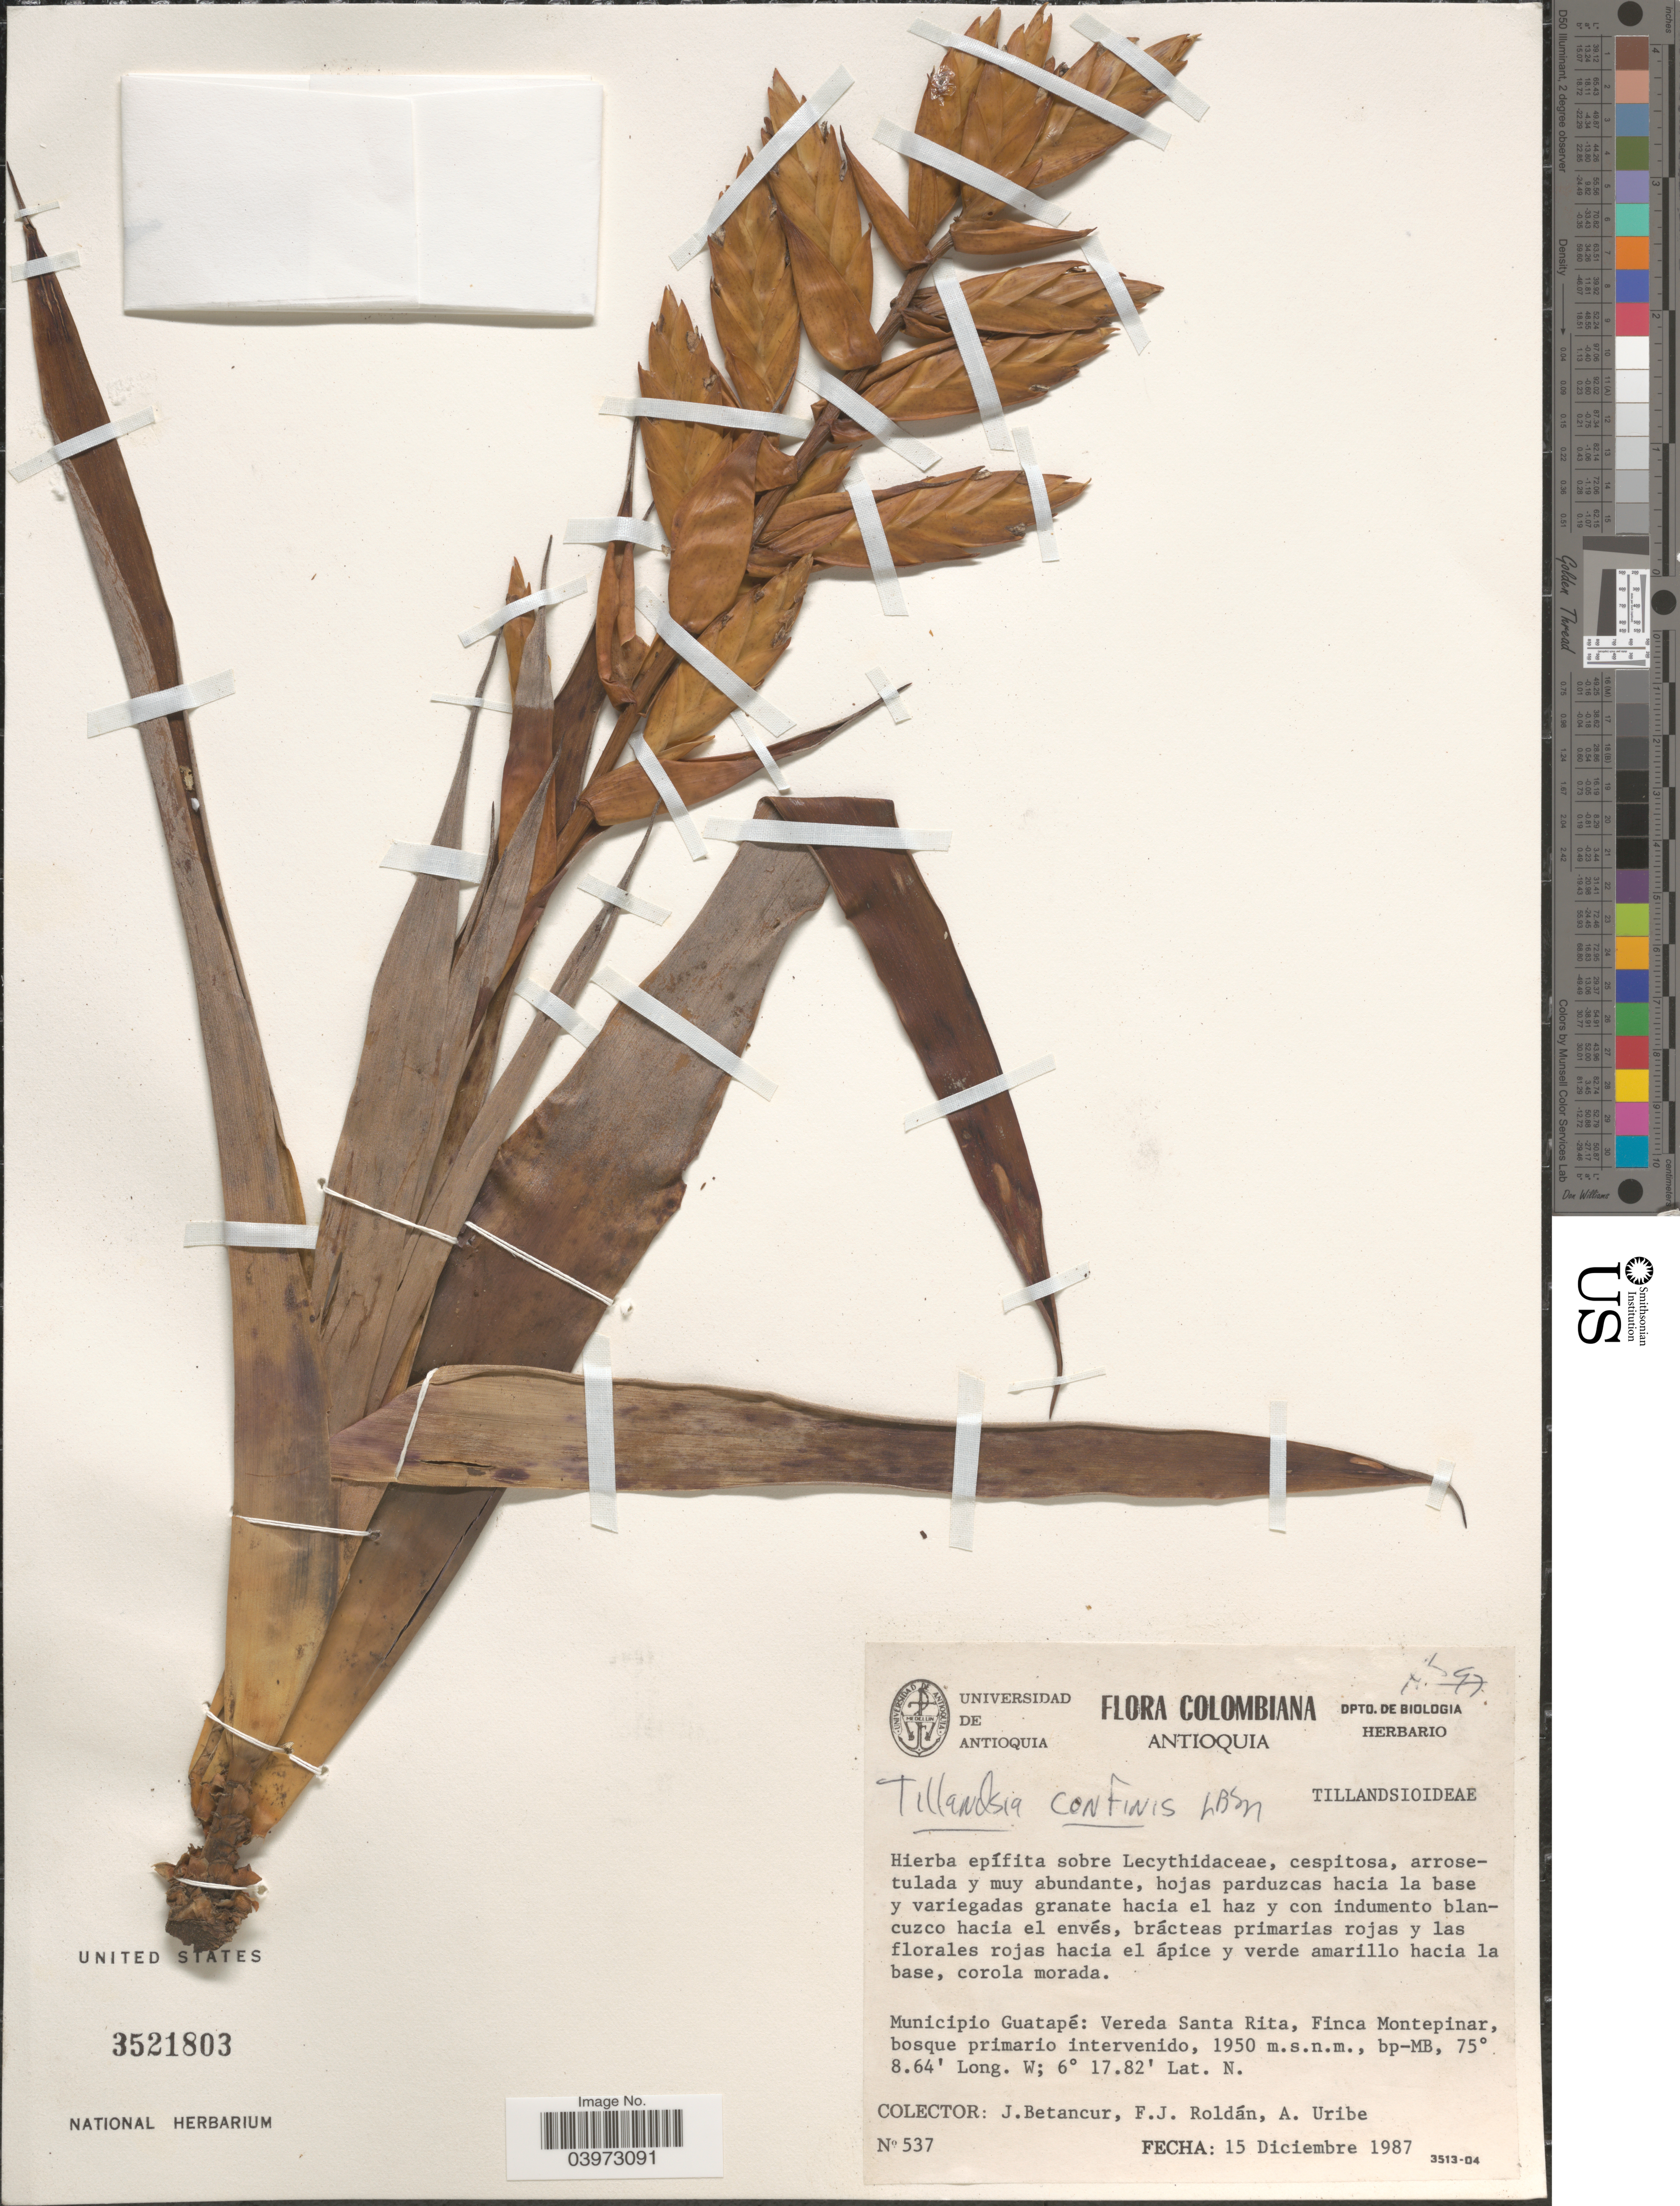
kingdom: Plantae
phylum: Tracheophyta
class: Liliopsida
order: Poales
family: Bromeliaceae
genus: Tillandsia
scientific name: Tillandsia confinis var. confinis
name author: L.B. Sm.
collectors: J. Betancur, F. J. Roldán & A. Uribe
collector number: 537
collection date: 1987-12-15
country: Colombia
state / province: Antioquia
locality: Colombiana. Municipio Guatapé: Vereda Santa Rita, Finca Montepinar, bosque primario intervenido.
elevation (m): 1950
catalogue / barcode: US 3521803